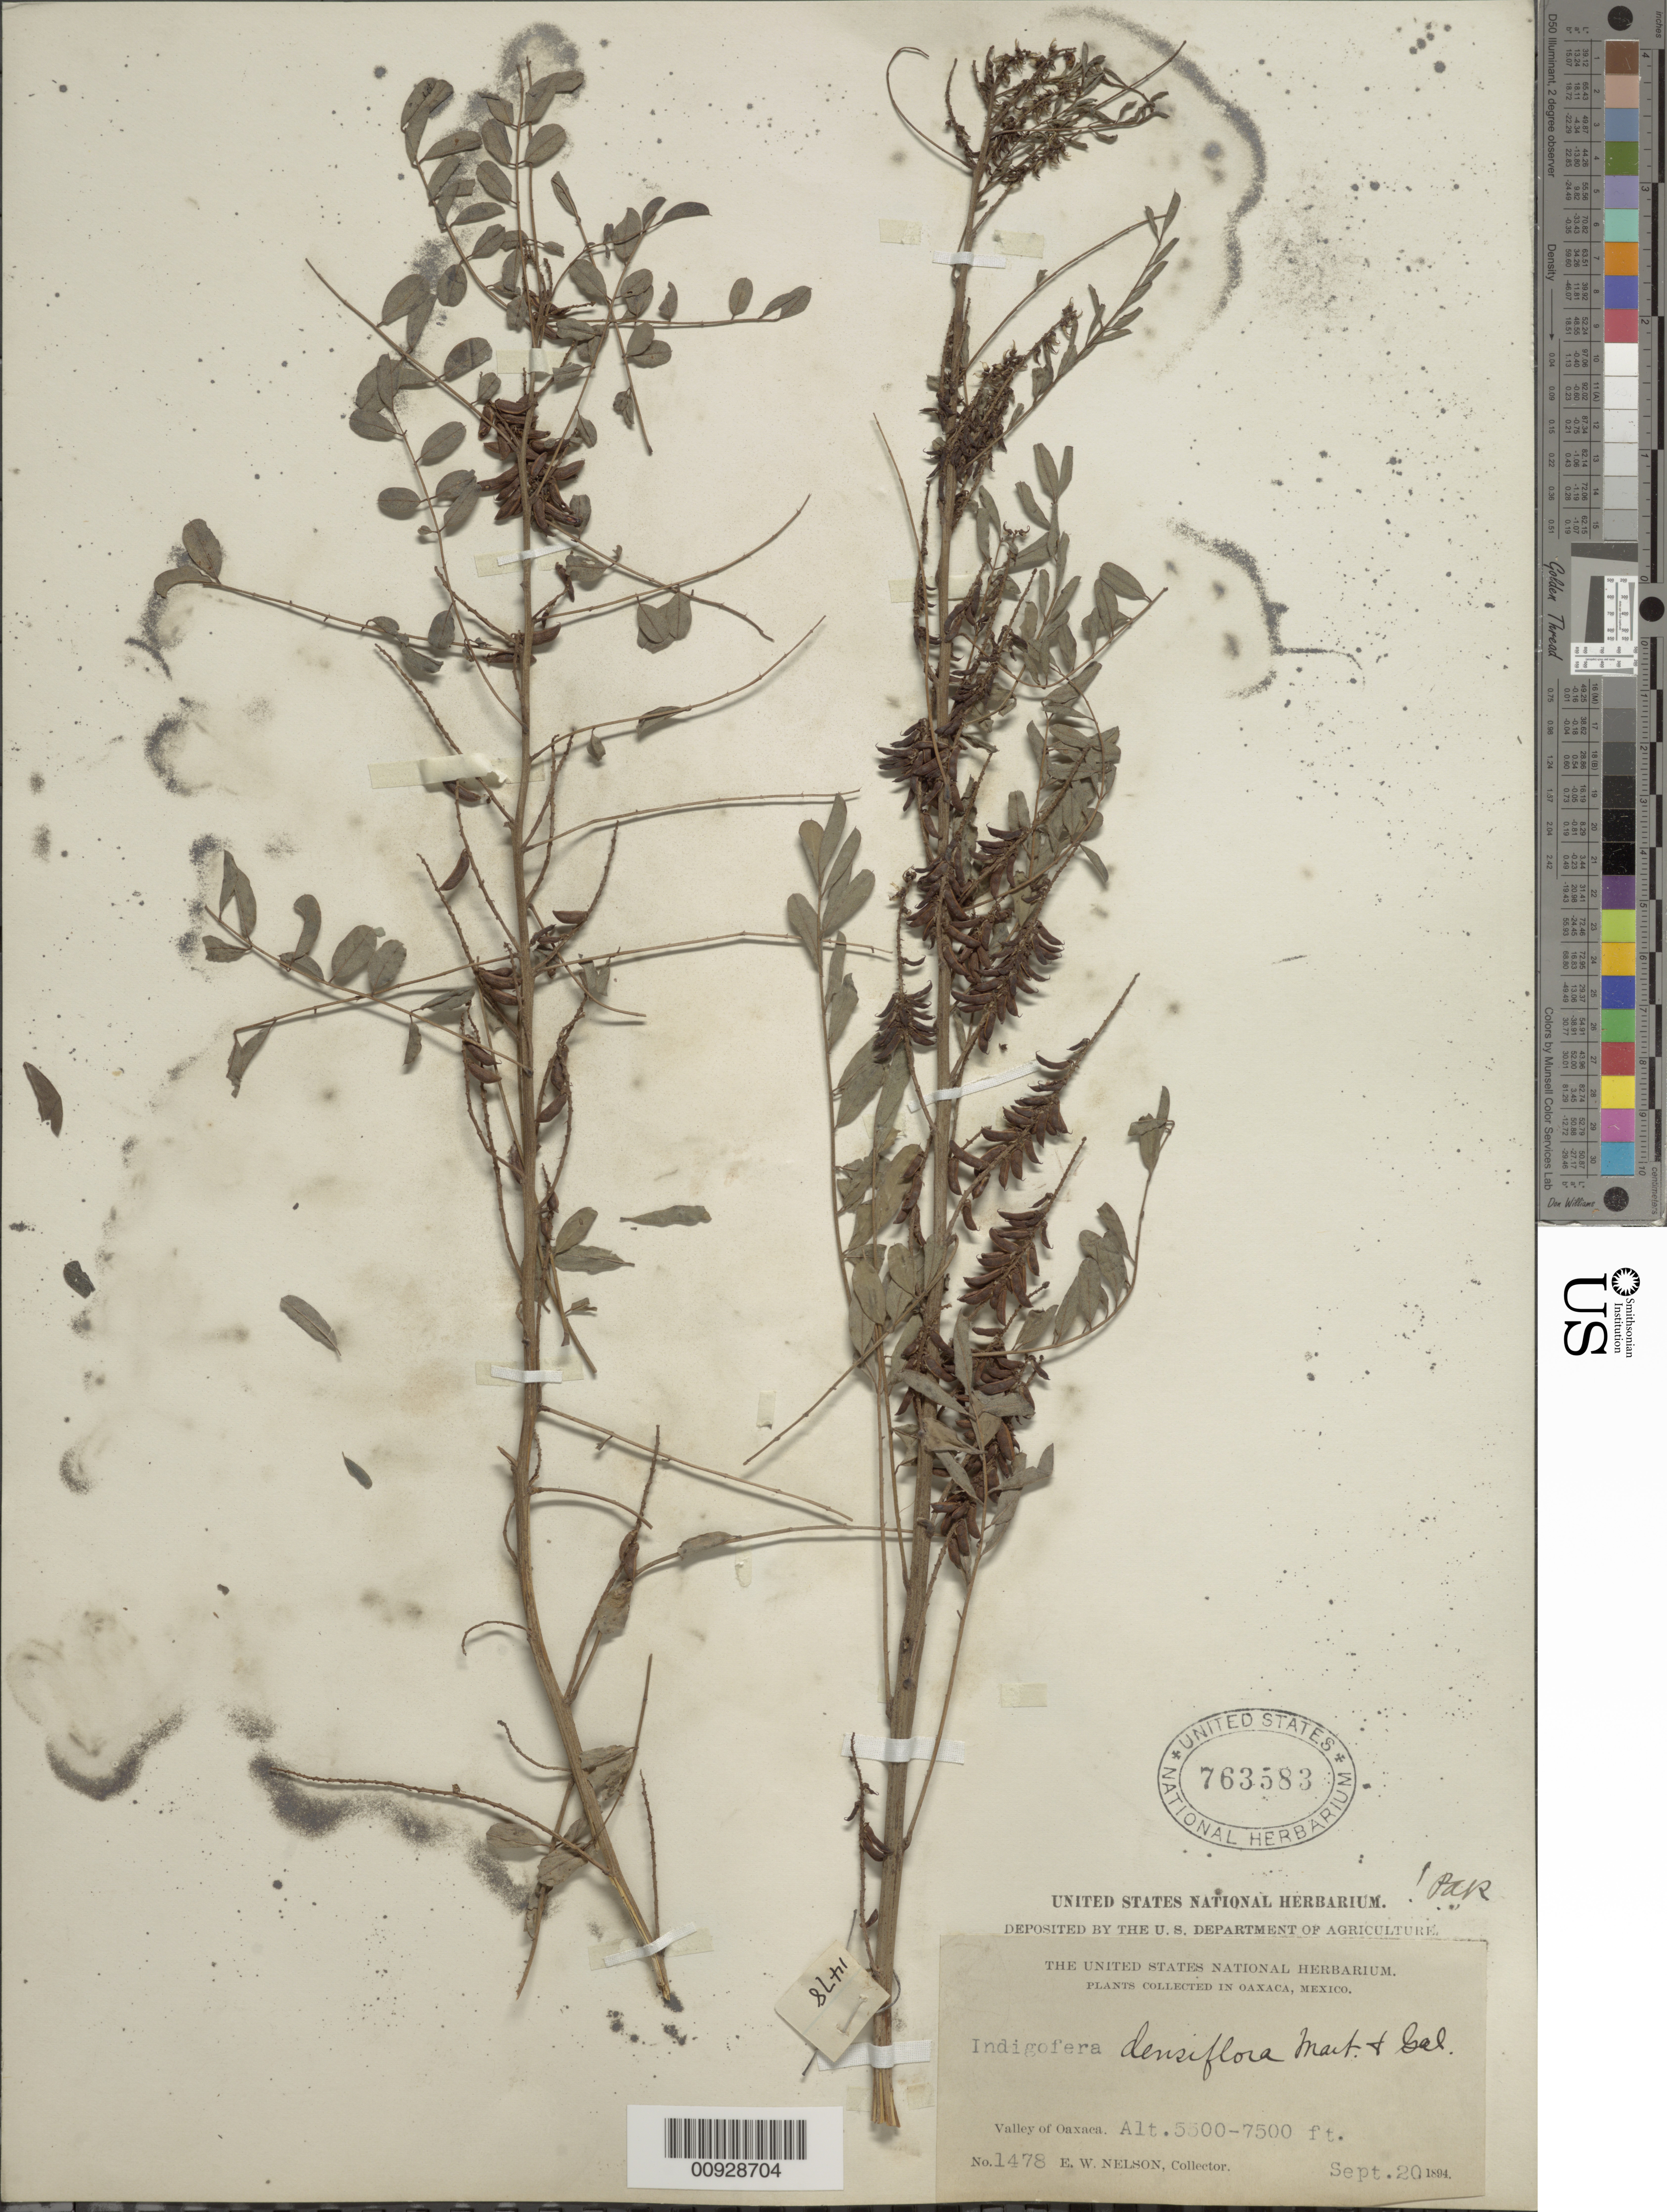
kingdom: Plantae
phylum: Tracheophyta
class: Magnoliopsida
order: Fabales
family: Fabaceae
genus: Indigofera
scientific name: Indigofera densiflora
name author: M. Martens & Galeotti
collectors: E. W. Nelson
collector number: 1478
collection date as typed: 20 Sep 1894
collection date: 1894-09-20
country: Mexico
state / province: Oaxaca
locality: Valley of Oaxaca.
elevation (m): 1676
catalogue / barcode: US 763583